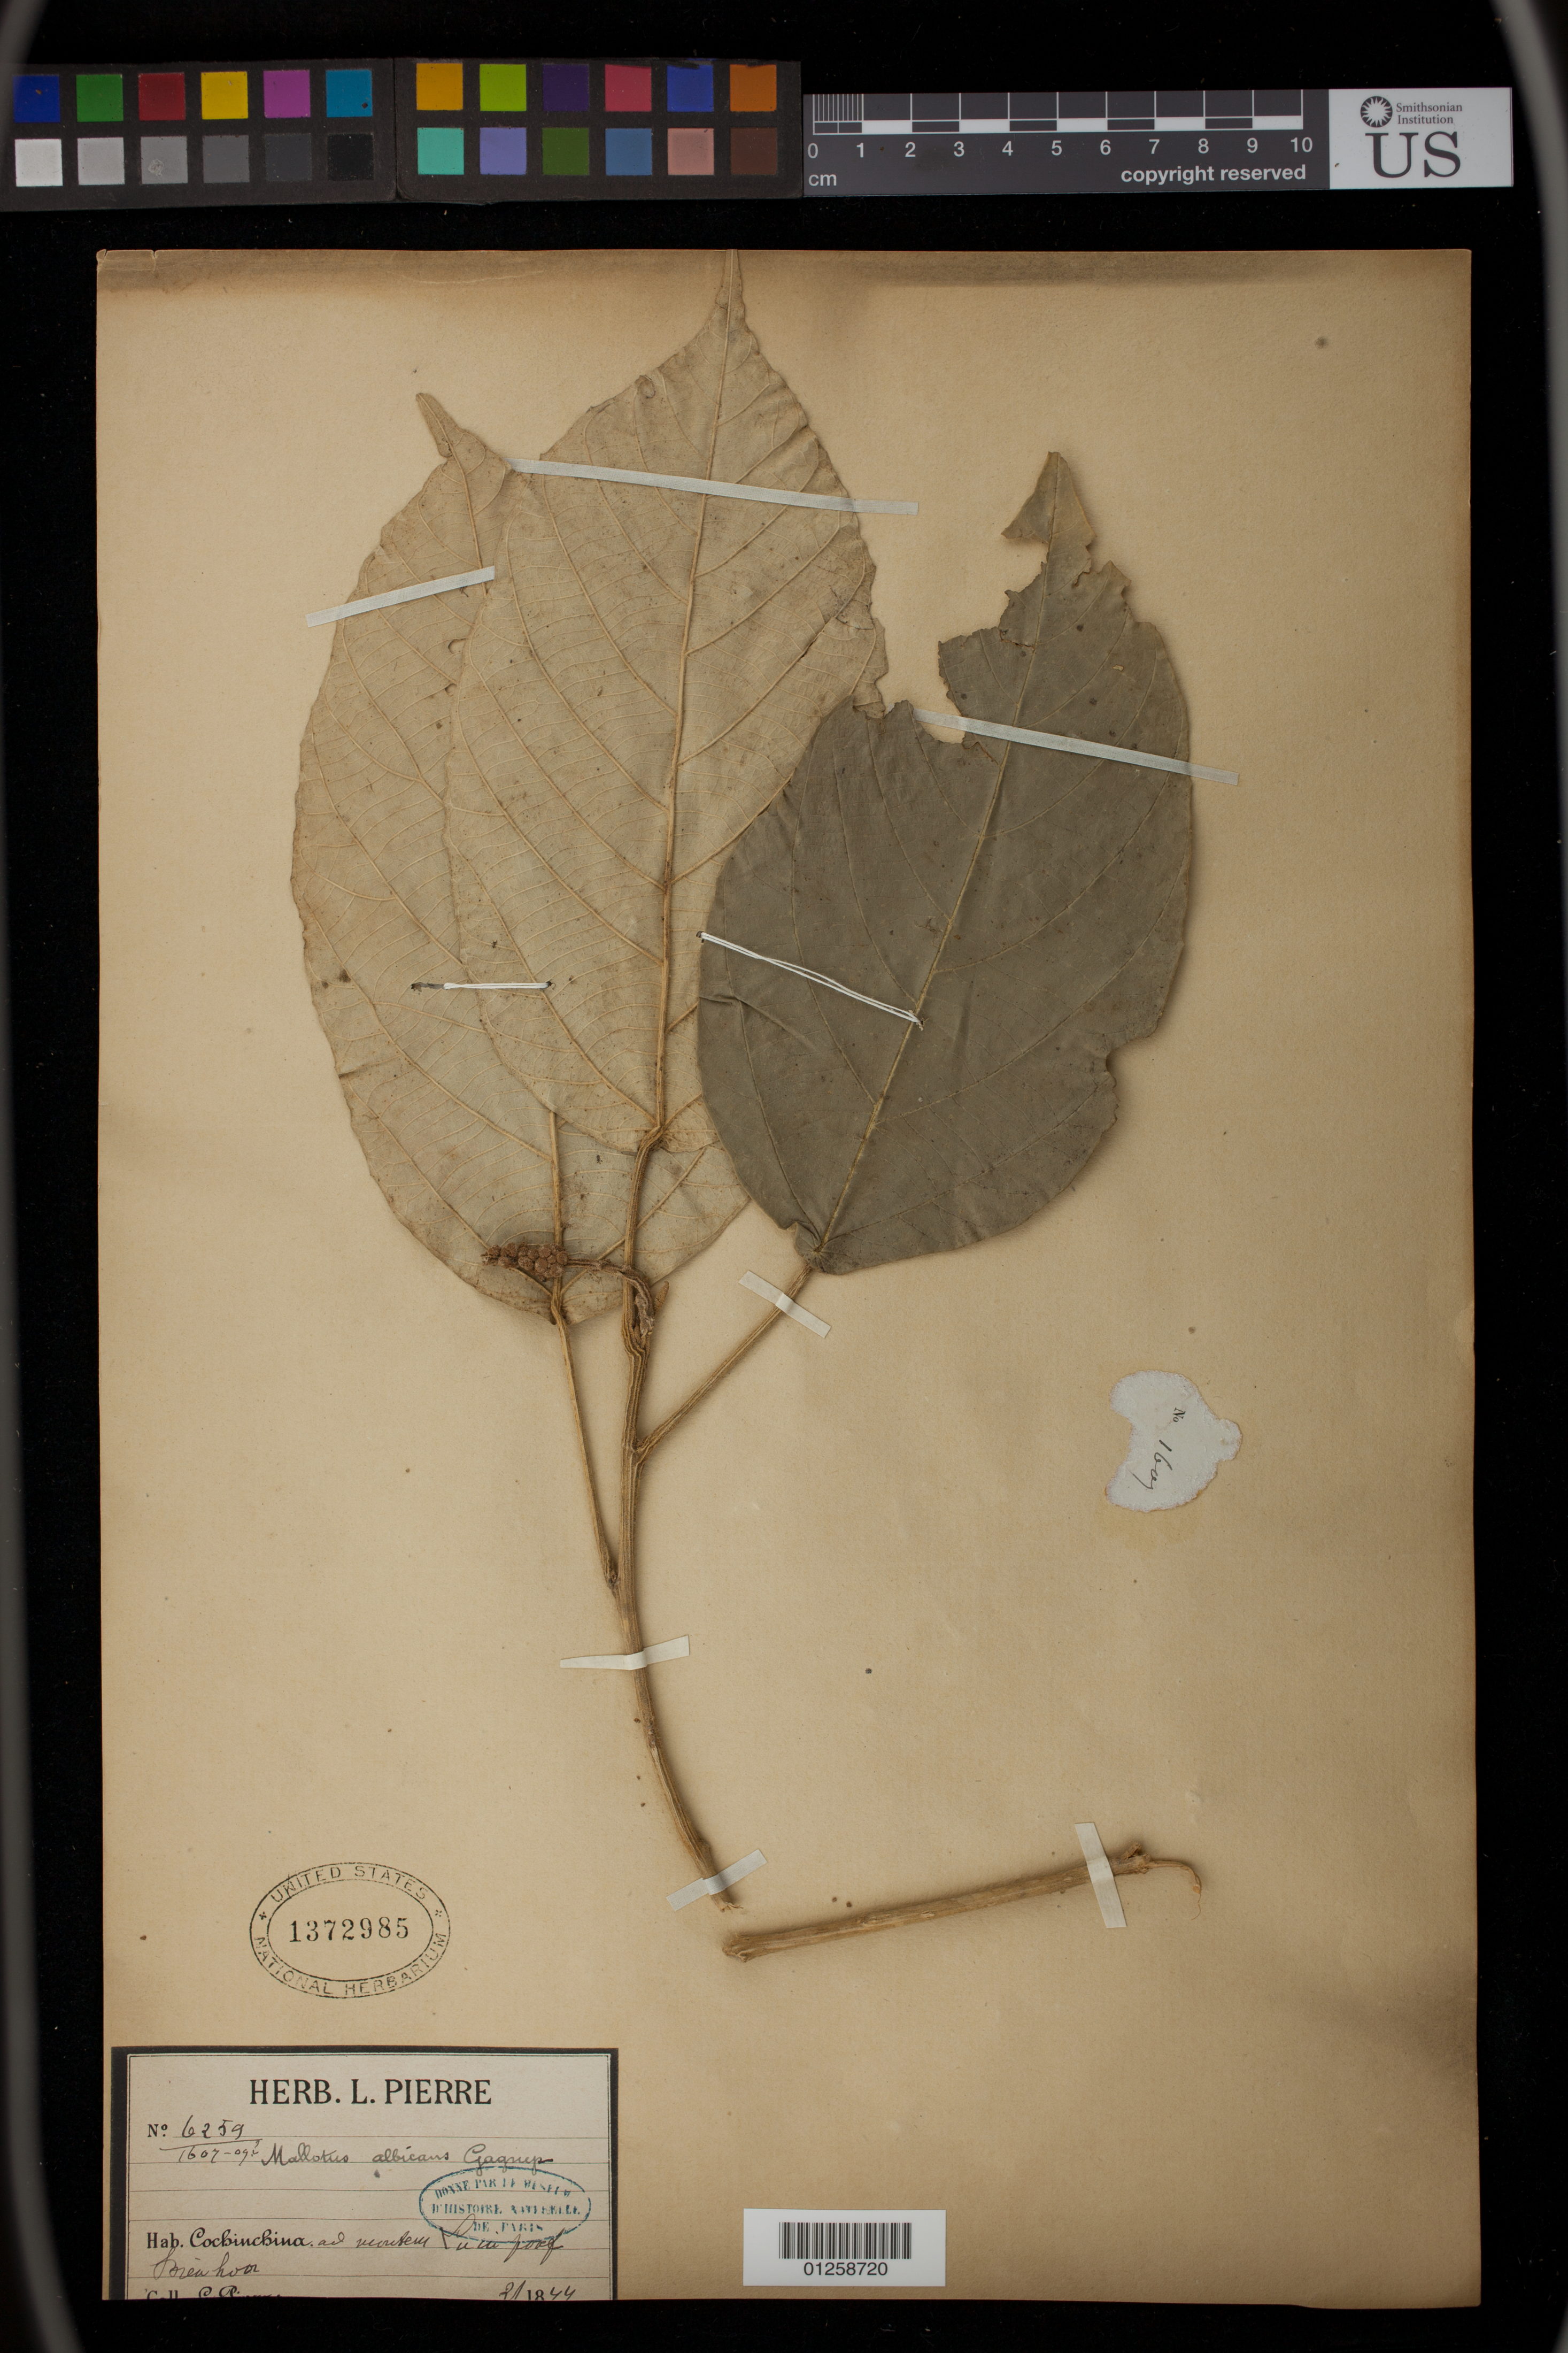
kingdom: Plantae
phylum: Tracheophyta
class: Magnoliopsida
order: Malpighiales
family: Euphorbiaceae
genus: Mallotus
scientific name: Mallotus albicans Gagnep. ined.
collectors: L. Pierre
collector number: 6259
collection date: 1844-02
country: Vietnam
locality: Cochin China.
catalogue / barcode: US 1372985